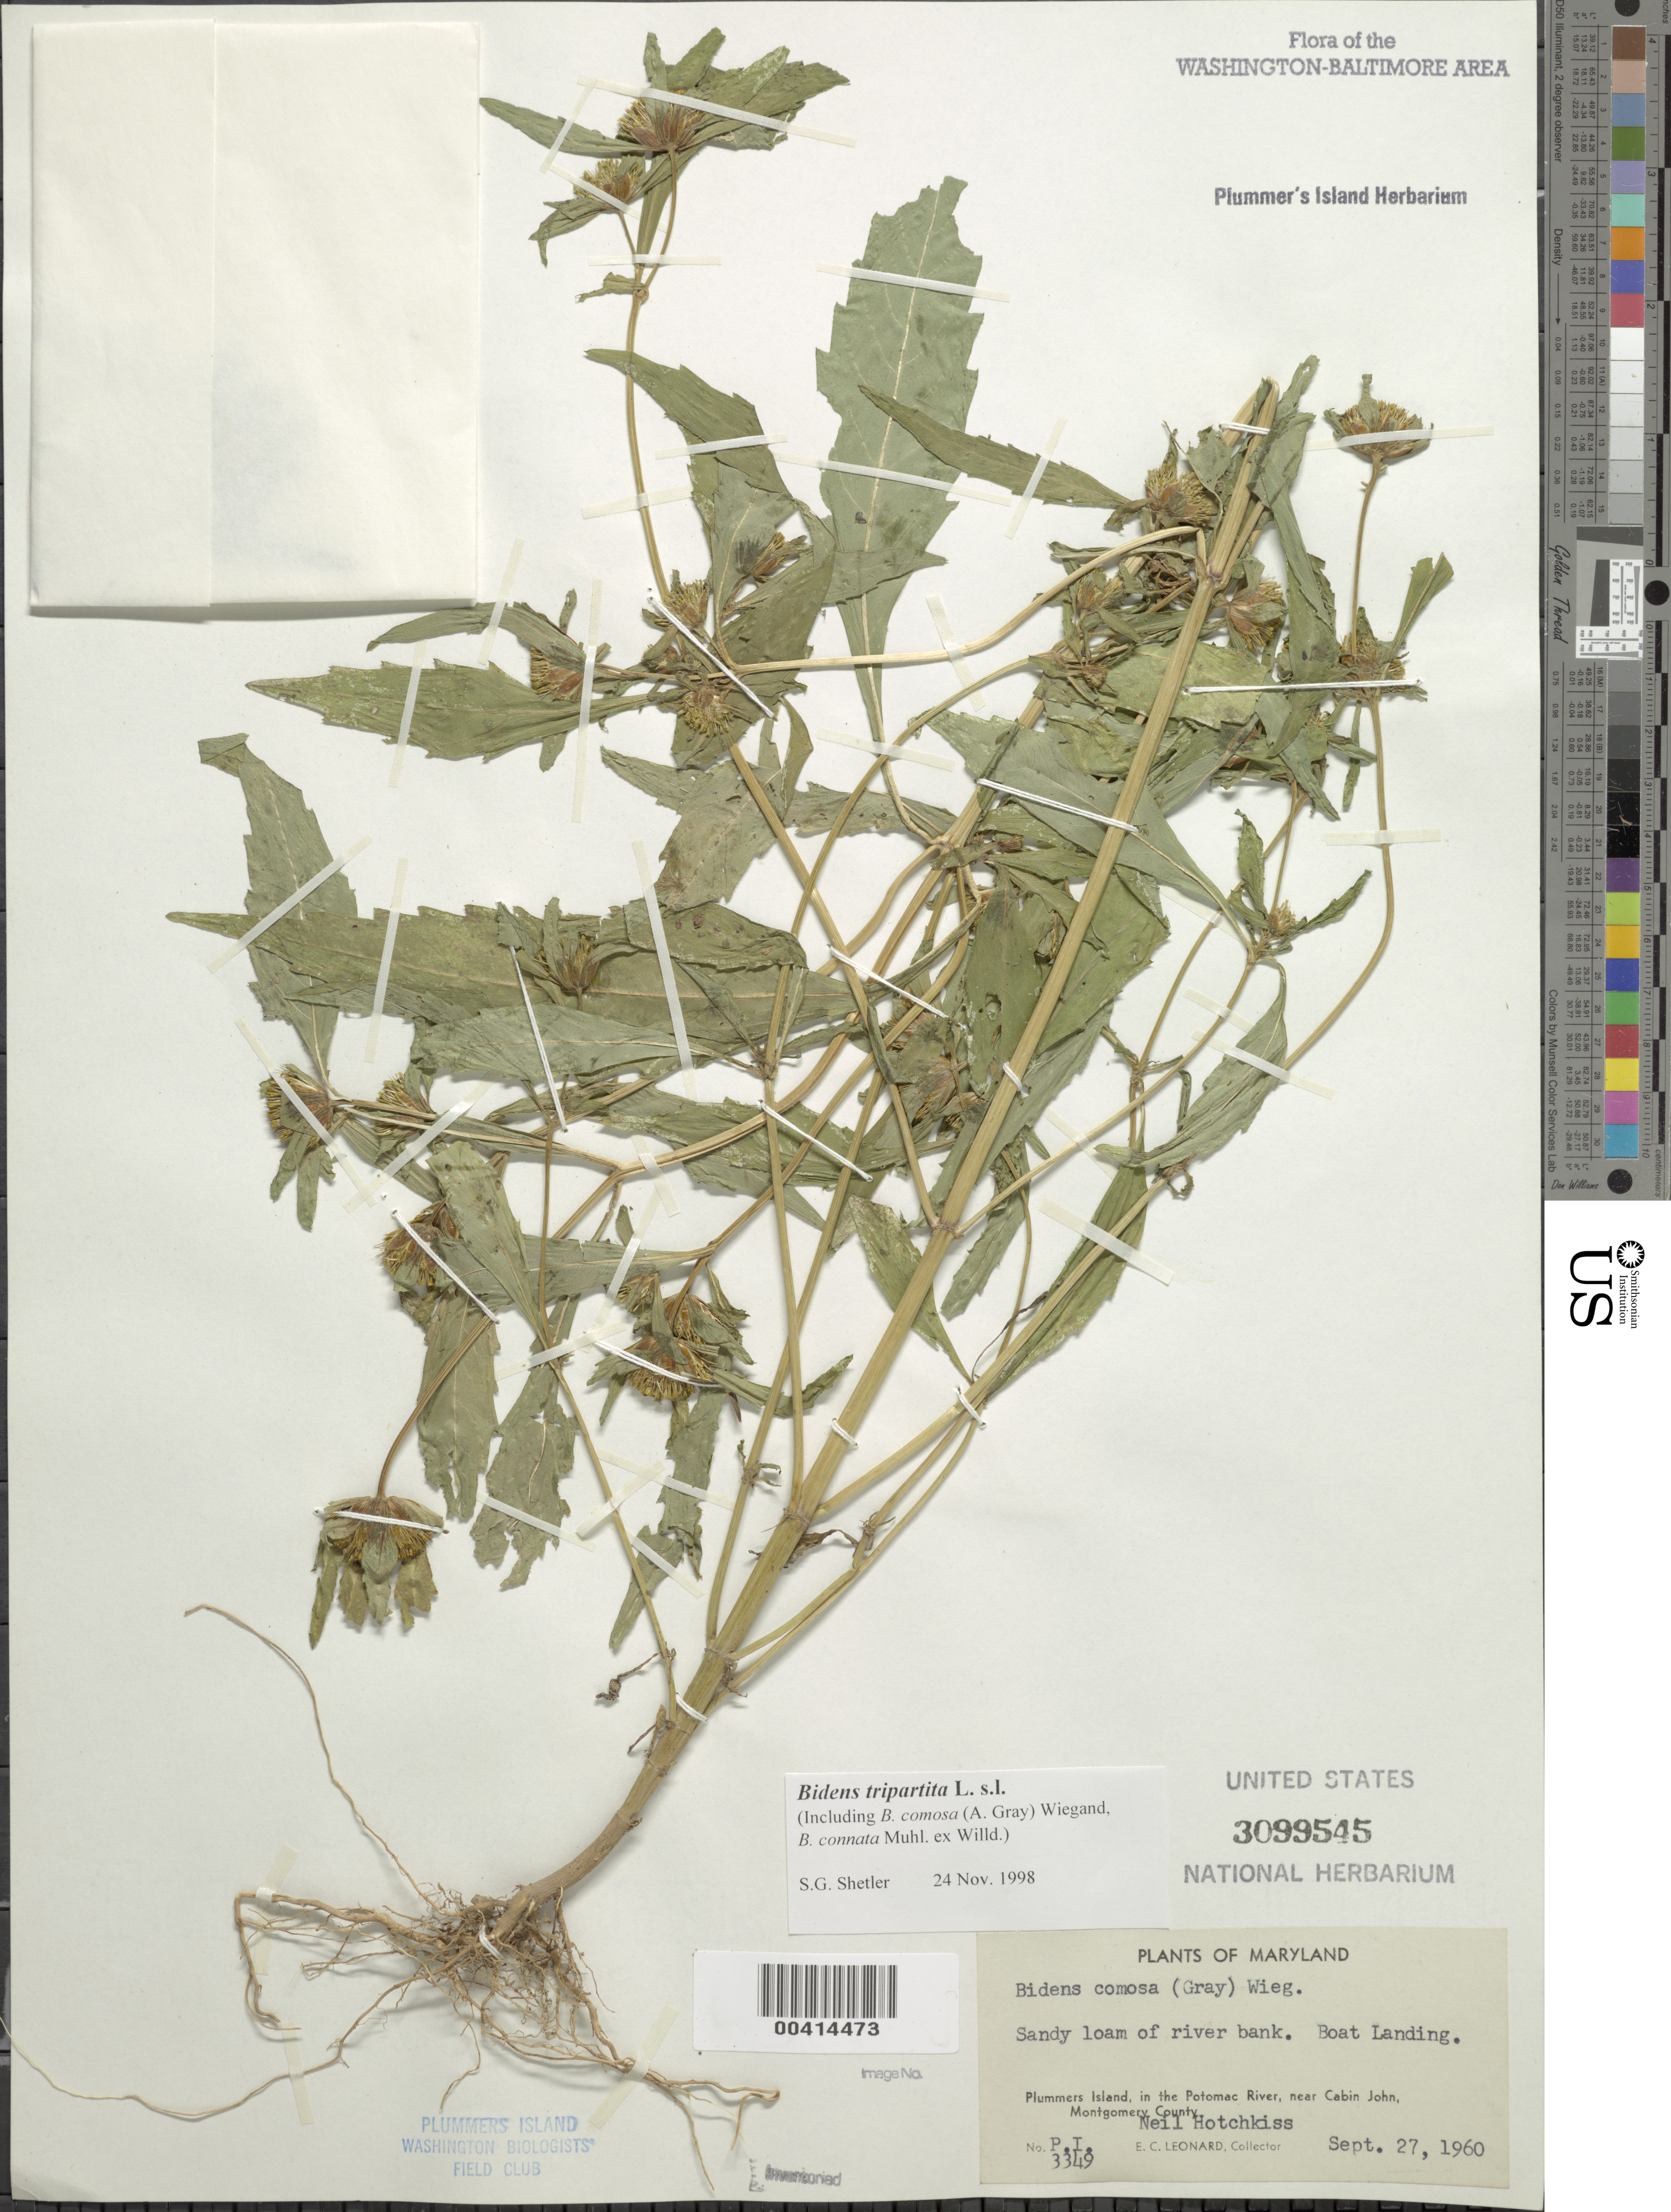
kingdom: Plantae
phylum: Tracheophyta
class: Magnoliopsida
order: Asterales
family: Asteraceae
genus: Bidens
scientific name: Bidens tripartita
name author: L.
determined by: Shetler, Stanwyn G., (US), NMNH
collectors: E. C. Leonard & N. Hotchkiss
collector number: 3352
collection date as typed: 27 Sep 1960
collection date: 1960-09-27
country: United States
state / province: Maryland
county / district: Montgomery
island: Plummers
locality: Plummer's Island; boat landing C. & O. Canal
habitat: Sandy loamy river bank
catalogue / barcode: US 3099545